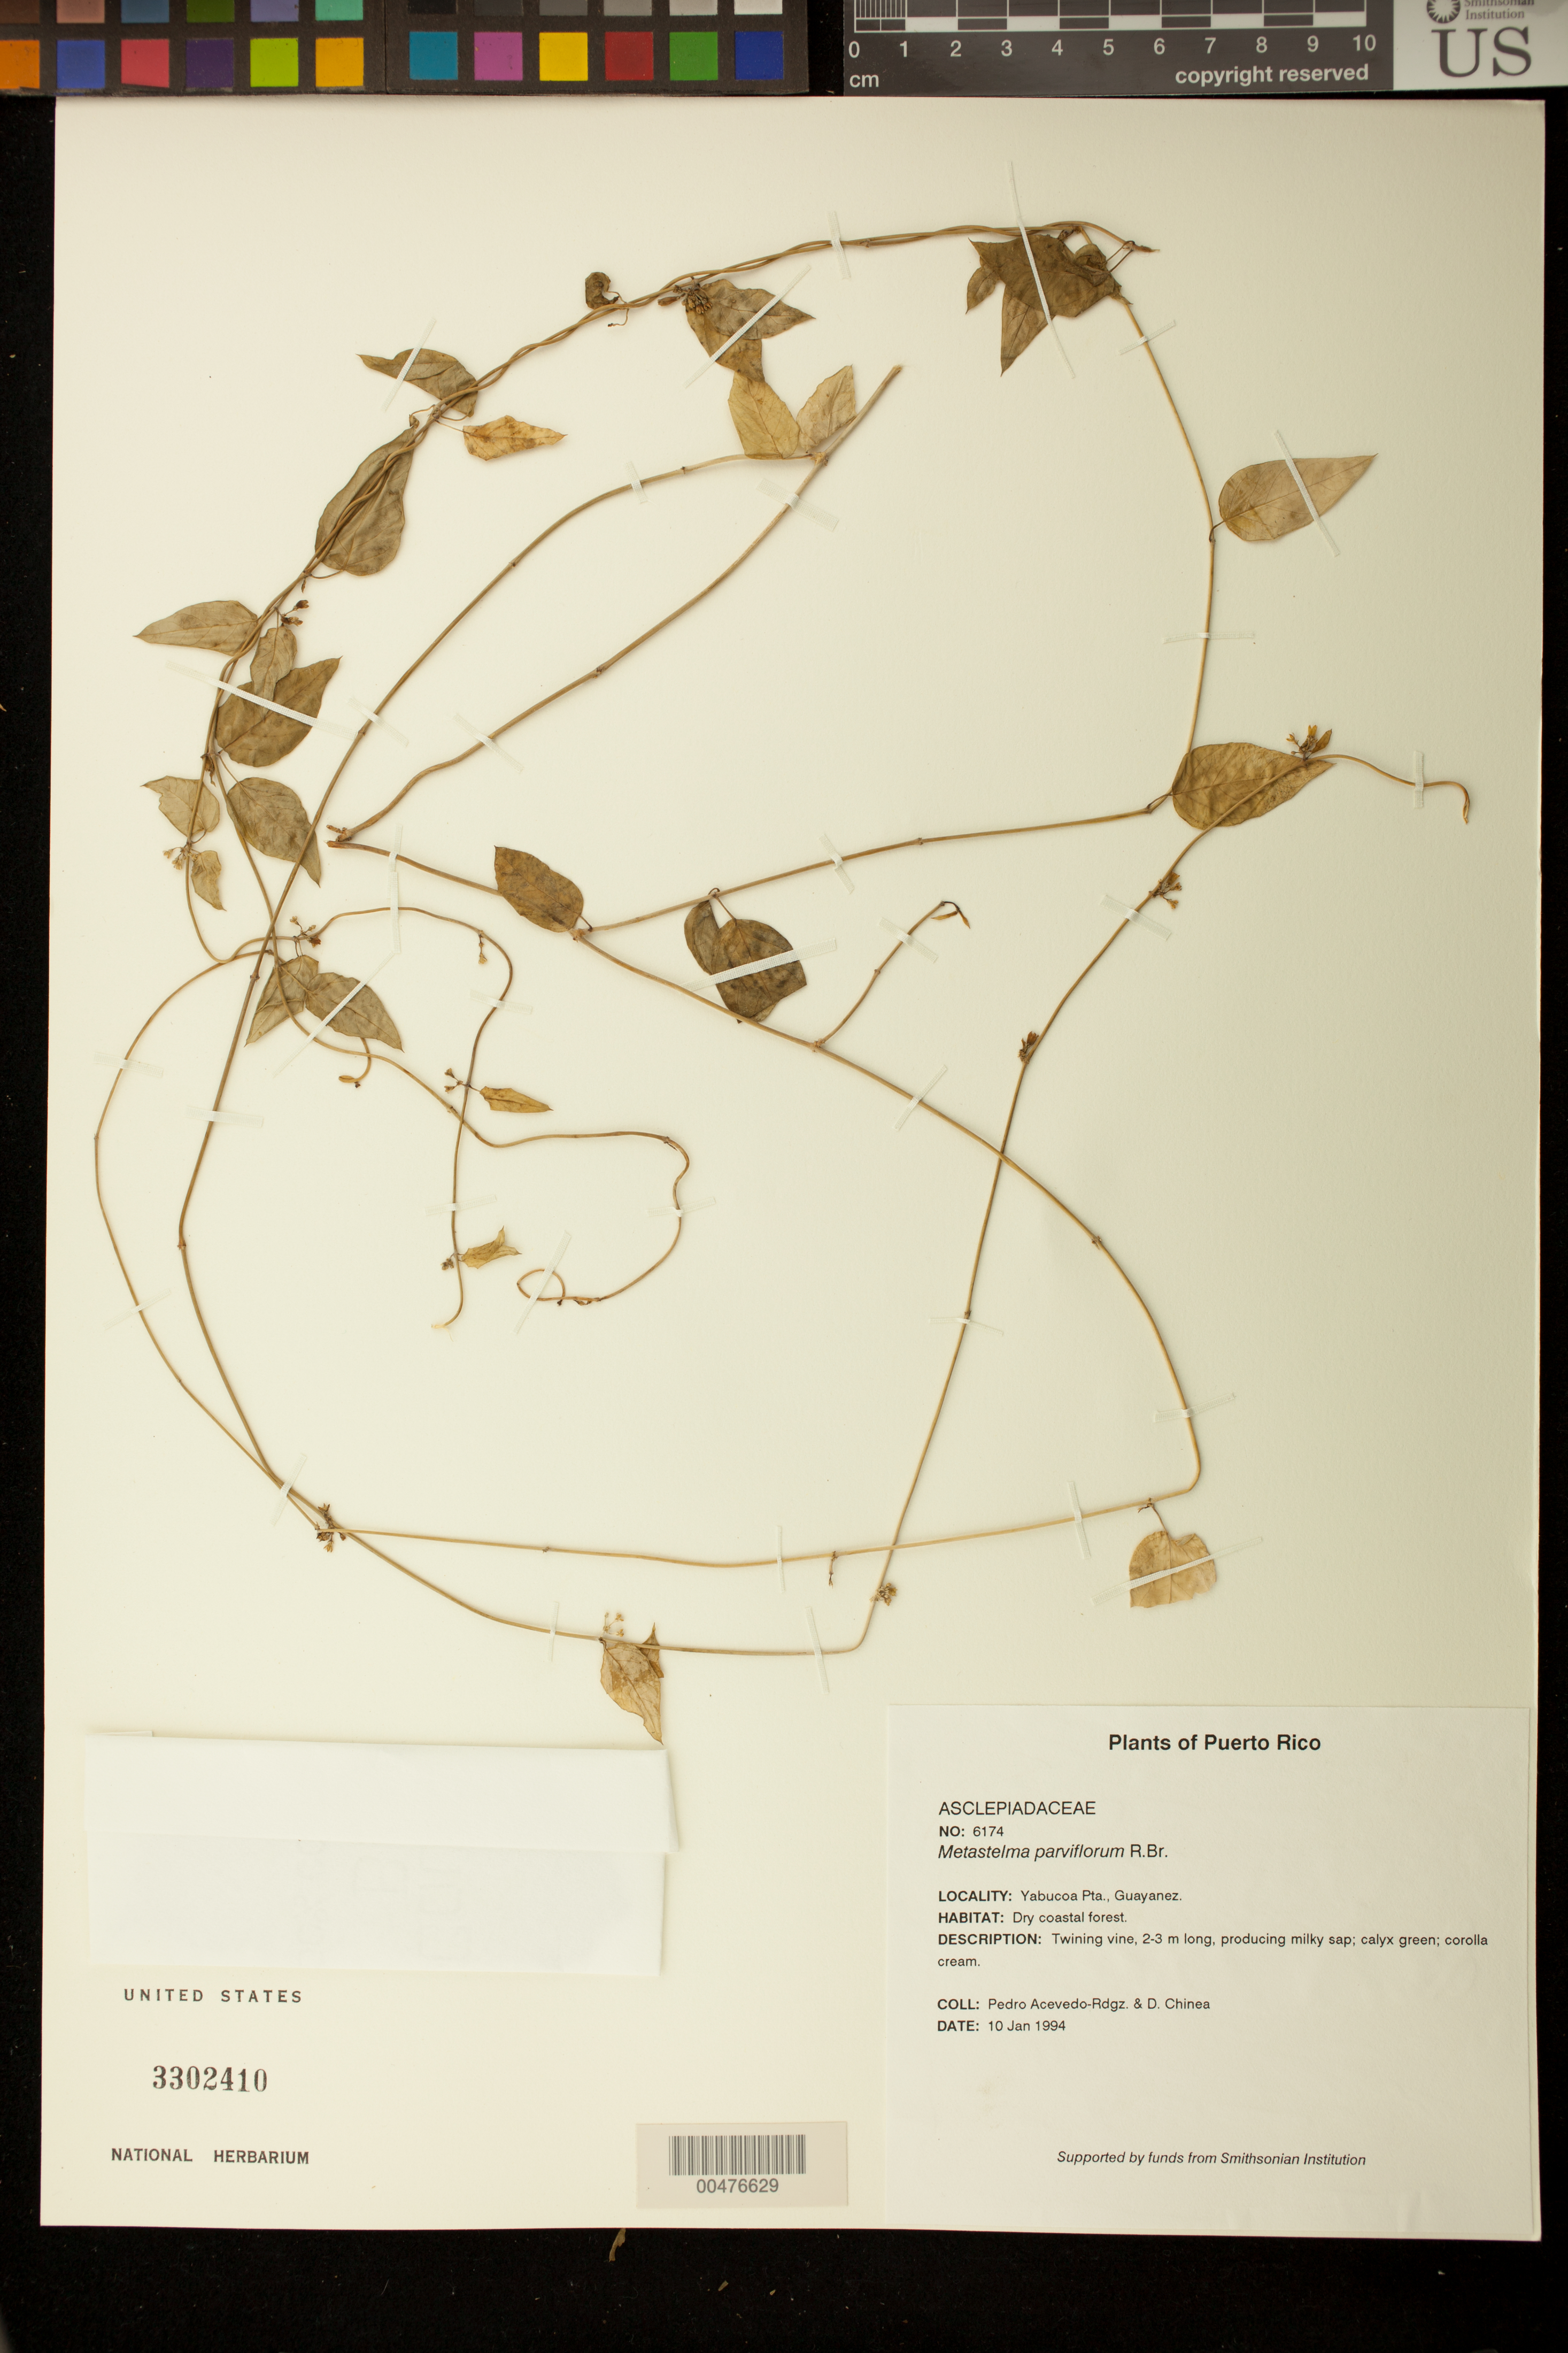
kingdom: Plantae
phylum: Tracheophyta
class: Magnoliopsida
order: Gentianales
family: Apocynaceae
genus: Metastelma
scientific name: Metastelma parviflorum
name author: (Sw.) Schult.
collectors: P. Acevedo-Rodr. & D. Chinea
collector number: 6174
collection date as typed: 10 Jan 1994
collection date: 1994-01-10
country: Puerto Rico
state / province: Yabucoa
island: Puerto Rico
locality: Yabucoa Pta., Guayanes.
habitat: Dry coastal forest.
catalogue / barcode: US 3302410